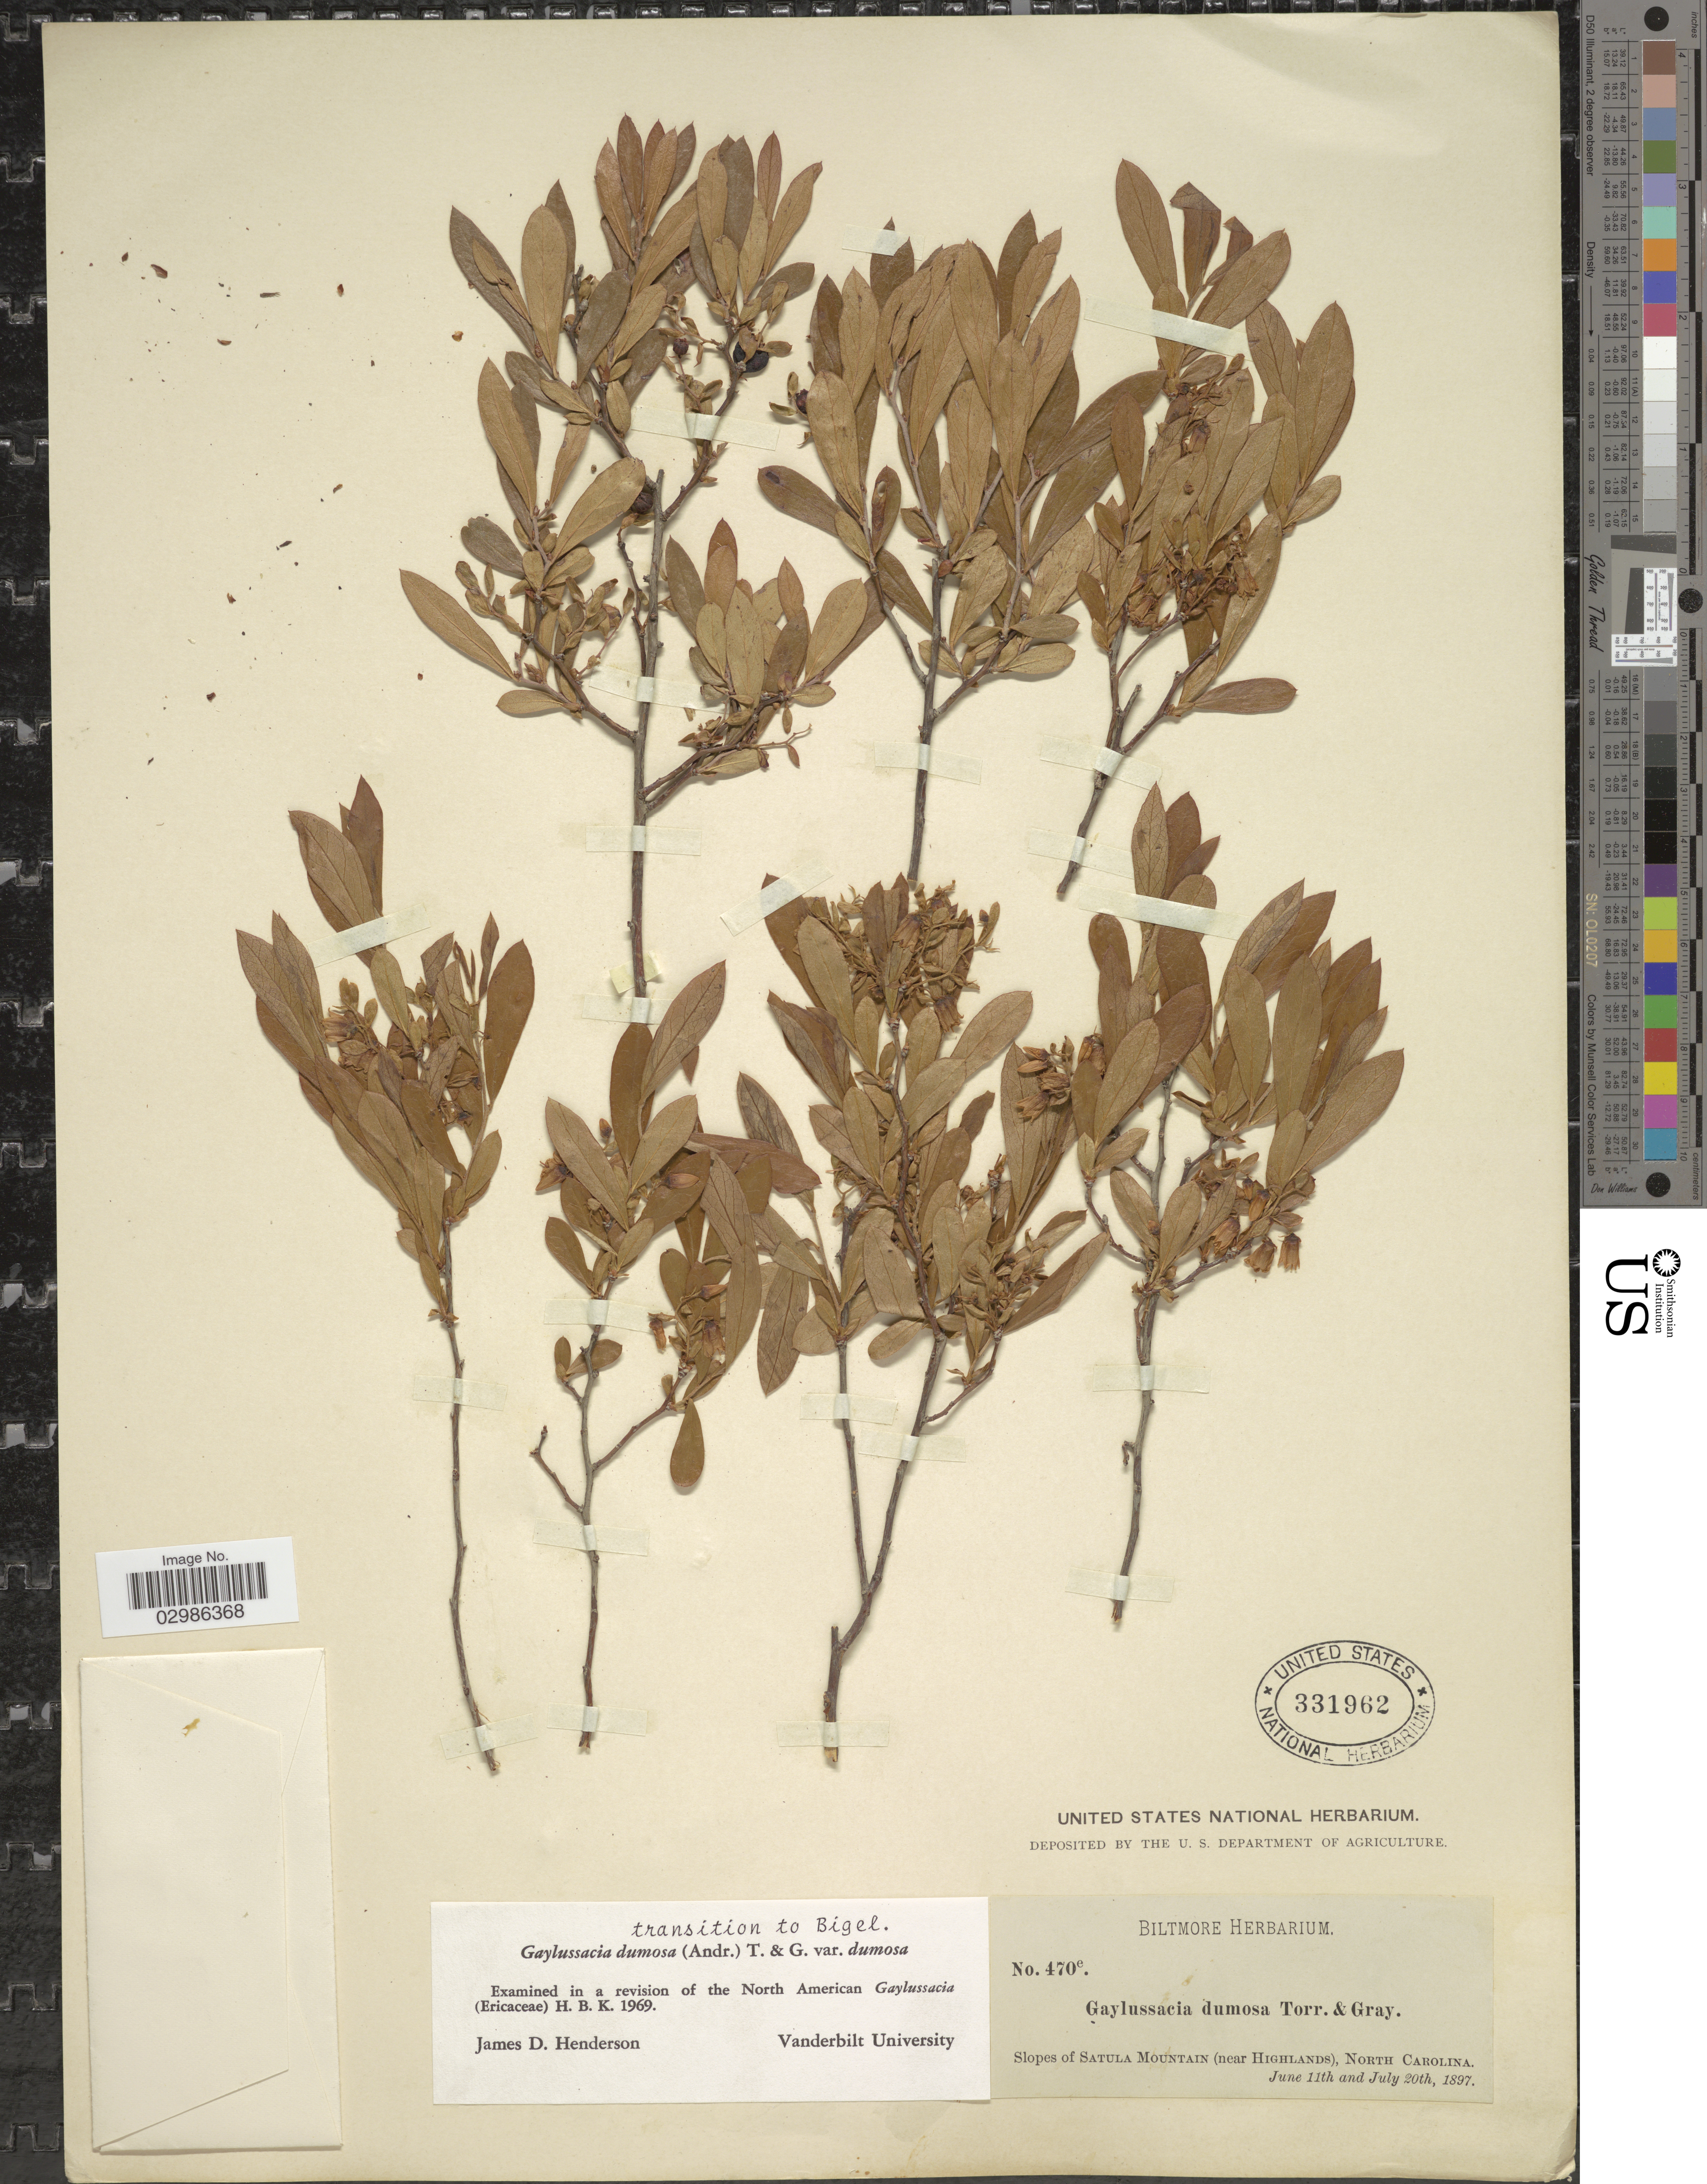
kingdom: Plantae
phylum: Tracheophyta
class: Magnoliopsida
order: Ericales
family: Ericaceae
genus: Gaylussacia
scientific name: Gaylussacia dumosa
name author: (Andrews) Torr. & A. Gray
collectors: ex herb. Biltmore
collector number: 470e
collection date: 1897-06-11/1897-07-20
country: United States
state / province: North Carolina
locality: Slopes of Satula Mountain (near Highlands).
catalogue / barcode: US 331962